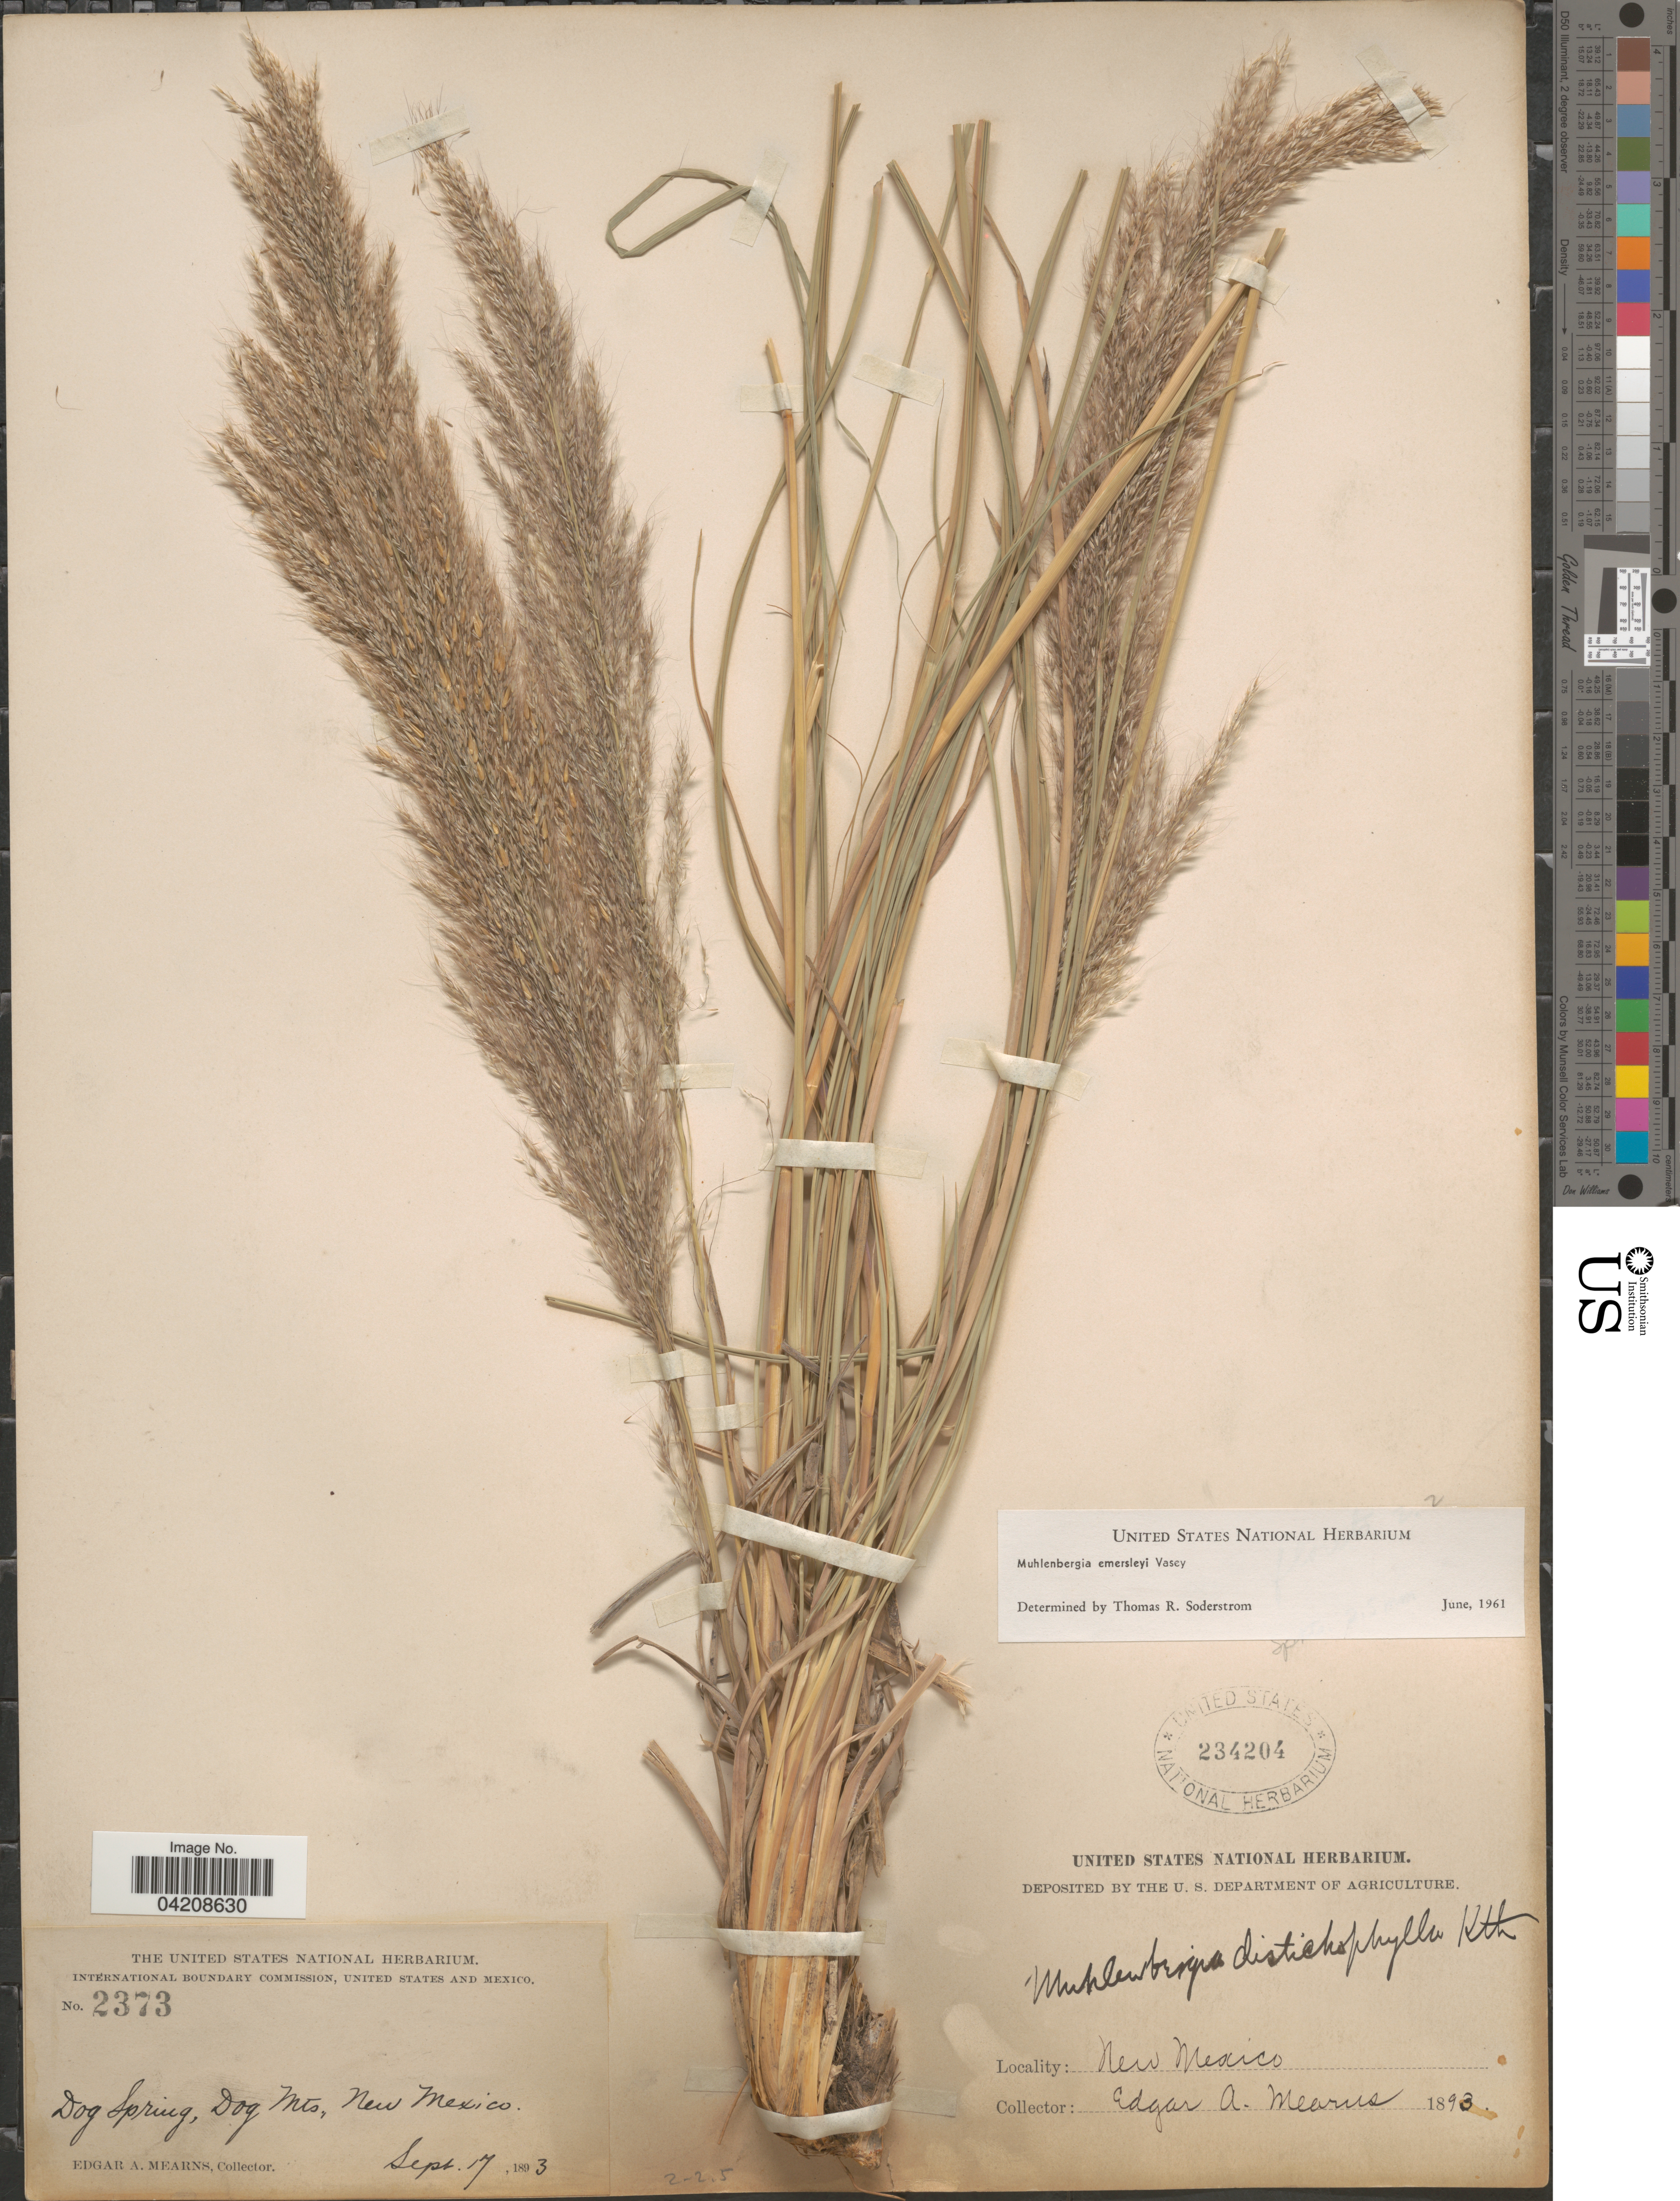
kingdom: Plantae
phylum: Tracheophyta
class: Liliopsida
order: Poales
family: Poaceae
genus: Muhlenbergia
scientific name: Muhlenbergia emersleyi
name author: Vasey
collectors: E. A. Mearns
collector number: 2373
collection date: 1893-09-17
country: United States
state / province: New Mexico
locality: Dog Spring, Dog Mts.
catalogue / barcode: US 234204